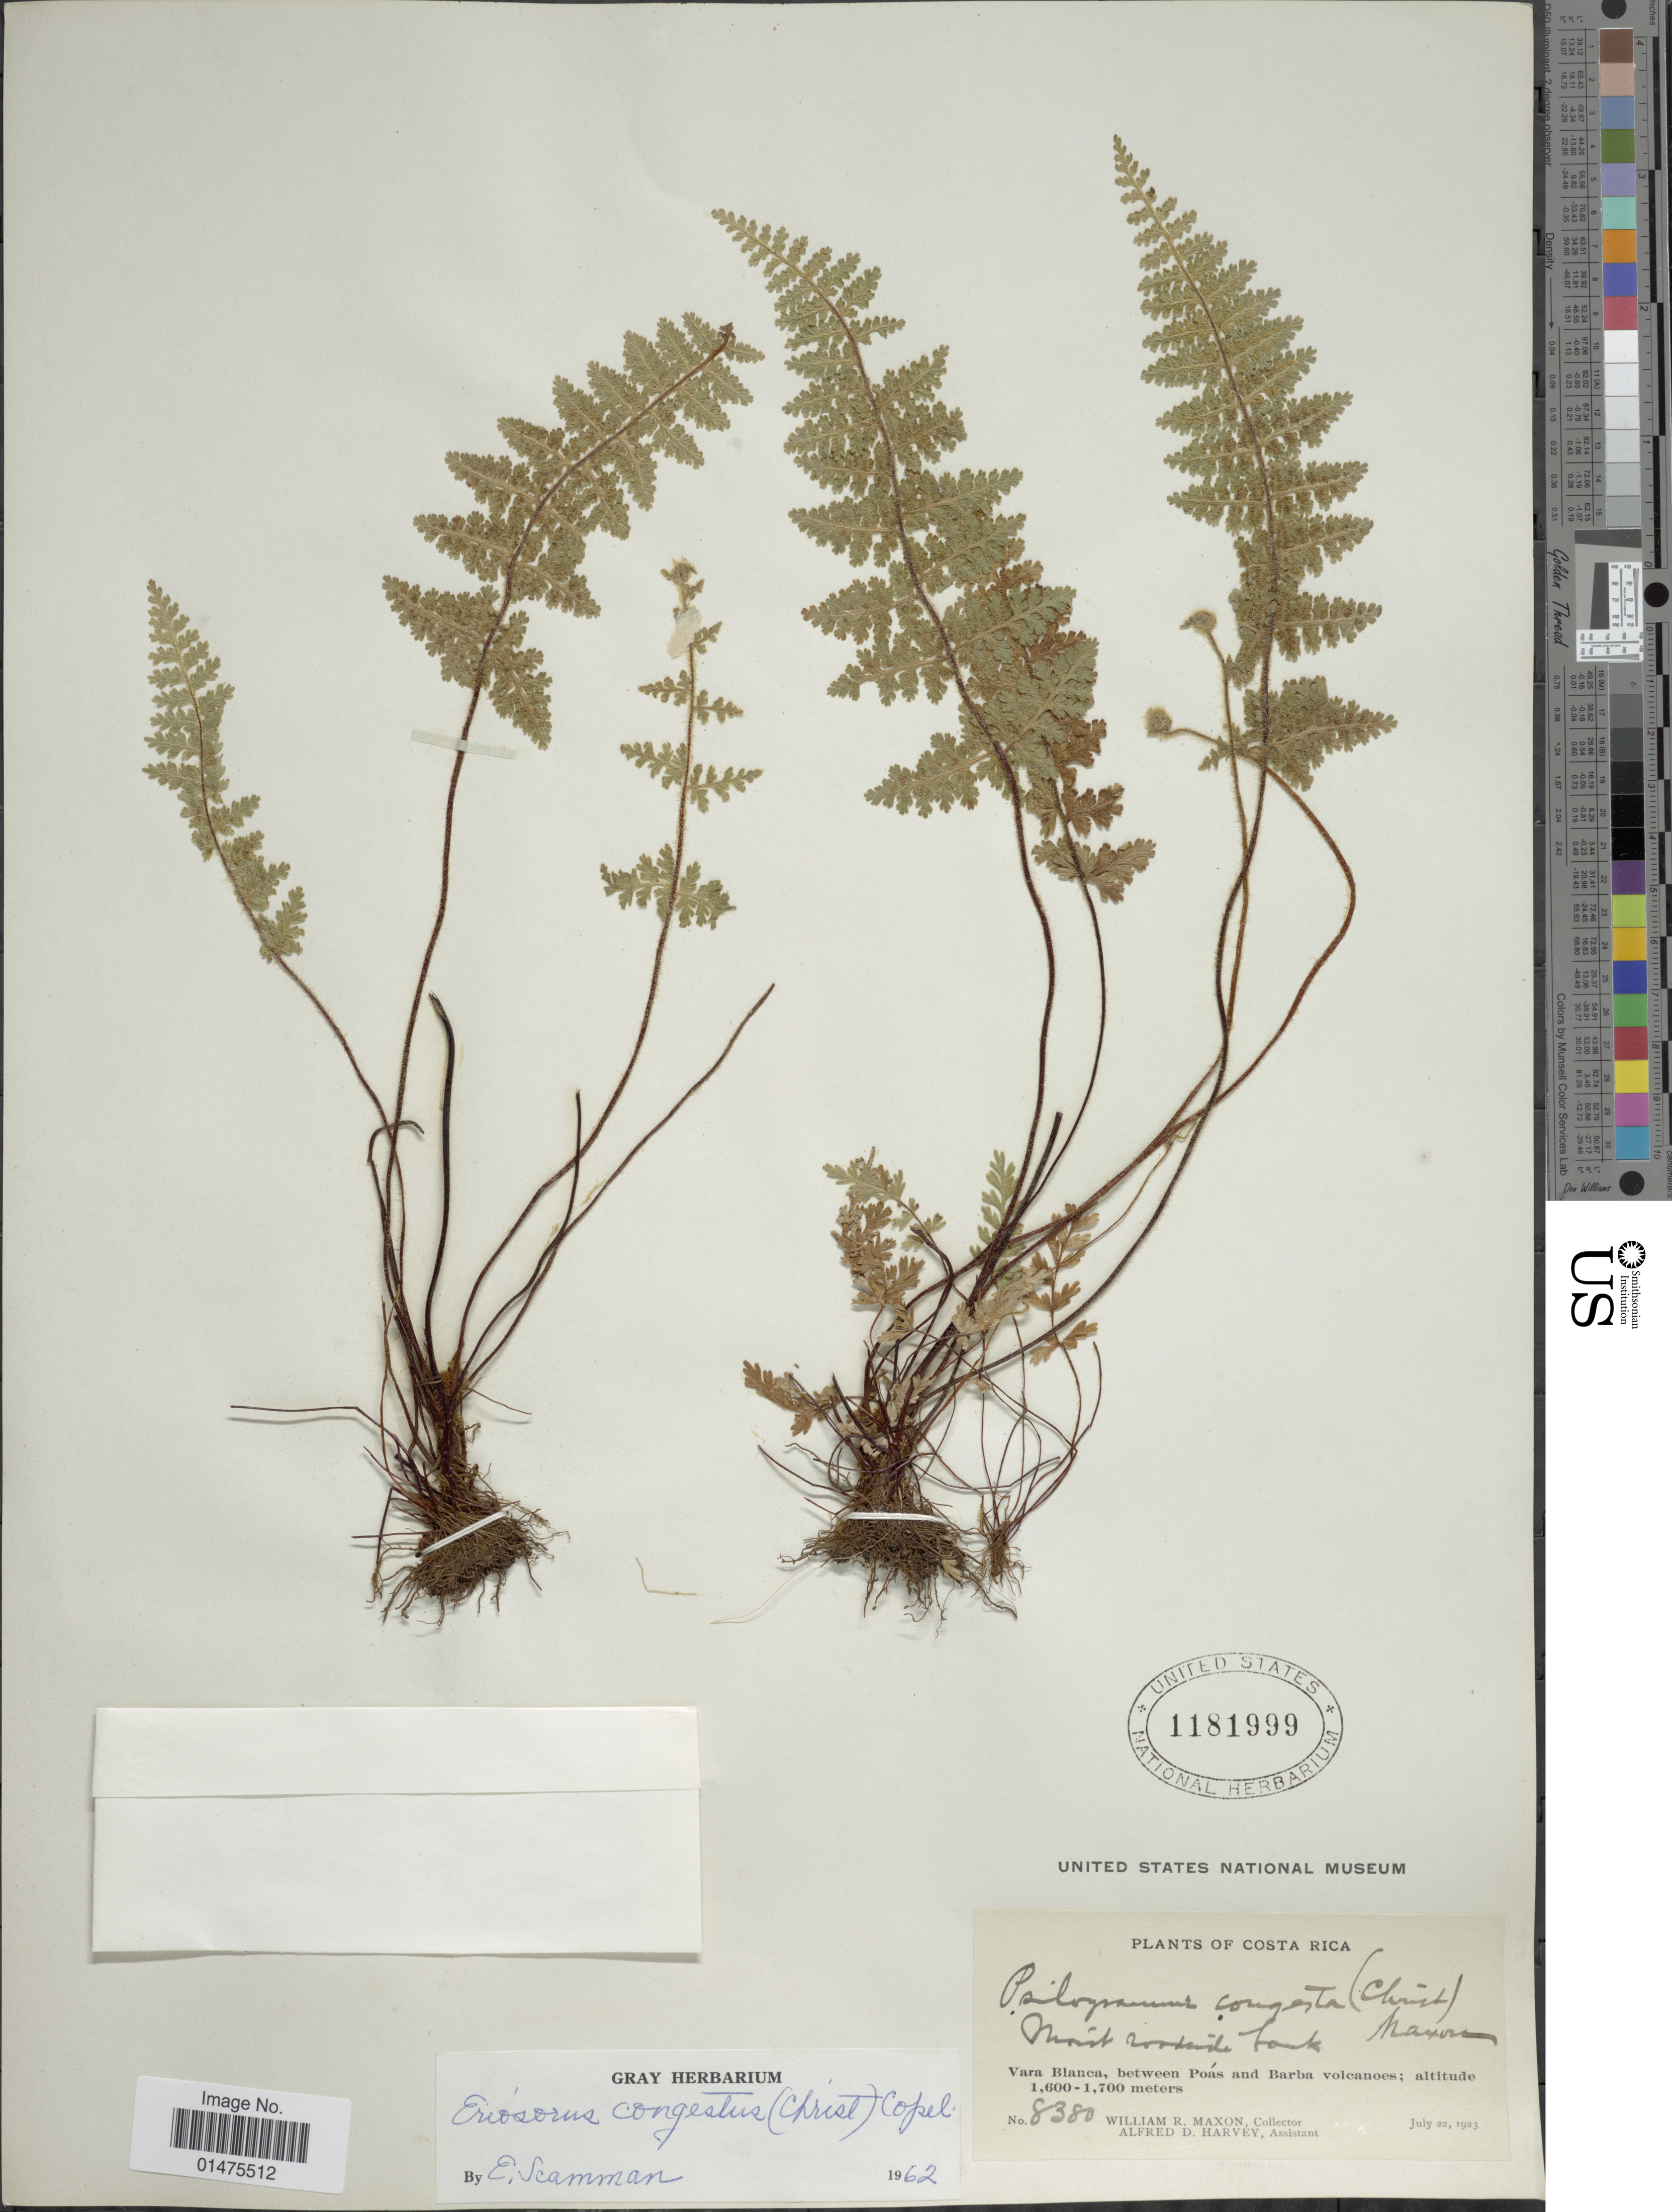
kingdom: Plantae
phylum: Tracheophyta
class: Polypodiopsida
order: Polypodiales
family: Pteridaceae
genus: Jamesonia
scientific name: Jamesonia congesta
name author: (Christ) Christenh.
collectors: W. R. Maxon & A. D. Harvey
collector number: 8380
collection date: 1923-07-22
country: Costa Rica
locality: Vara Blanca, between Poás and Barba volcanoes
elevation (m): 1600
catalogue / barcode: US 1181999